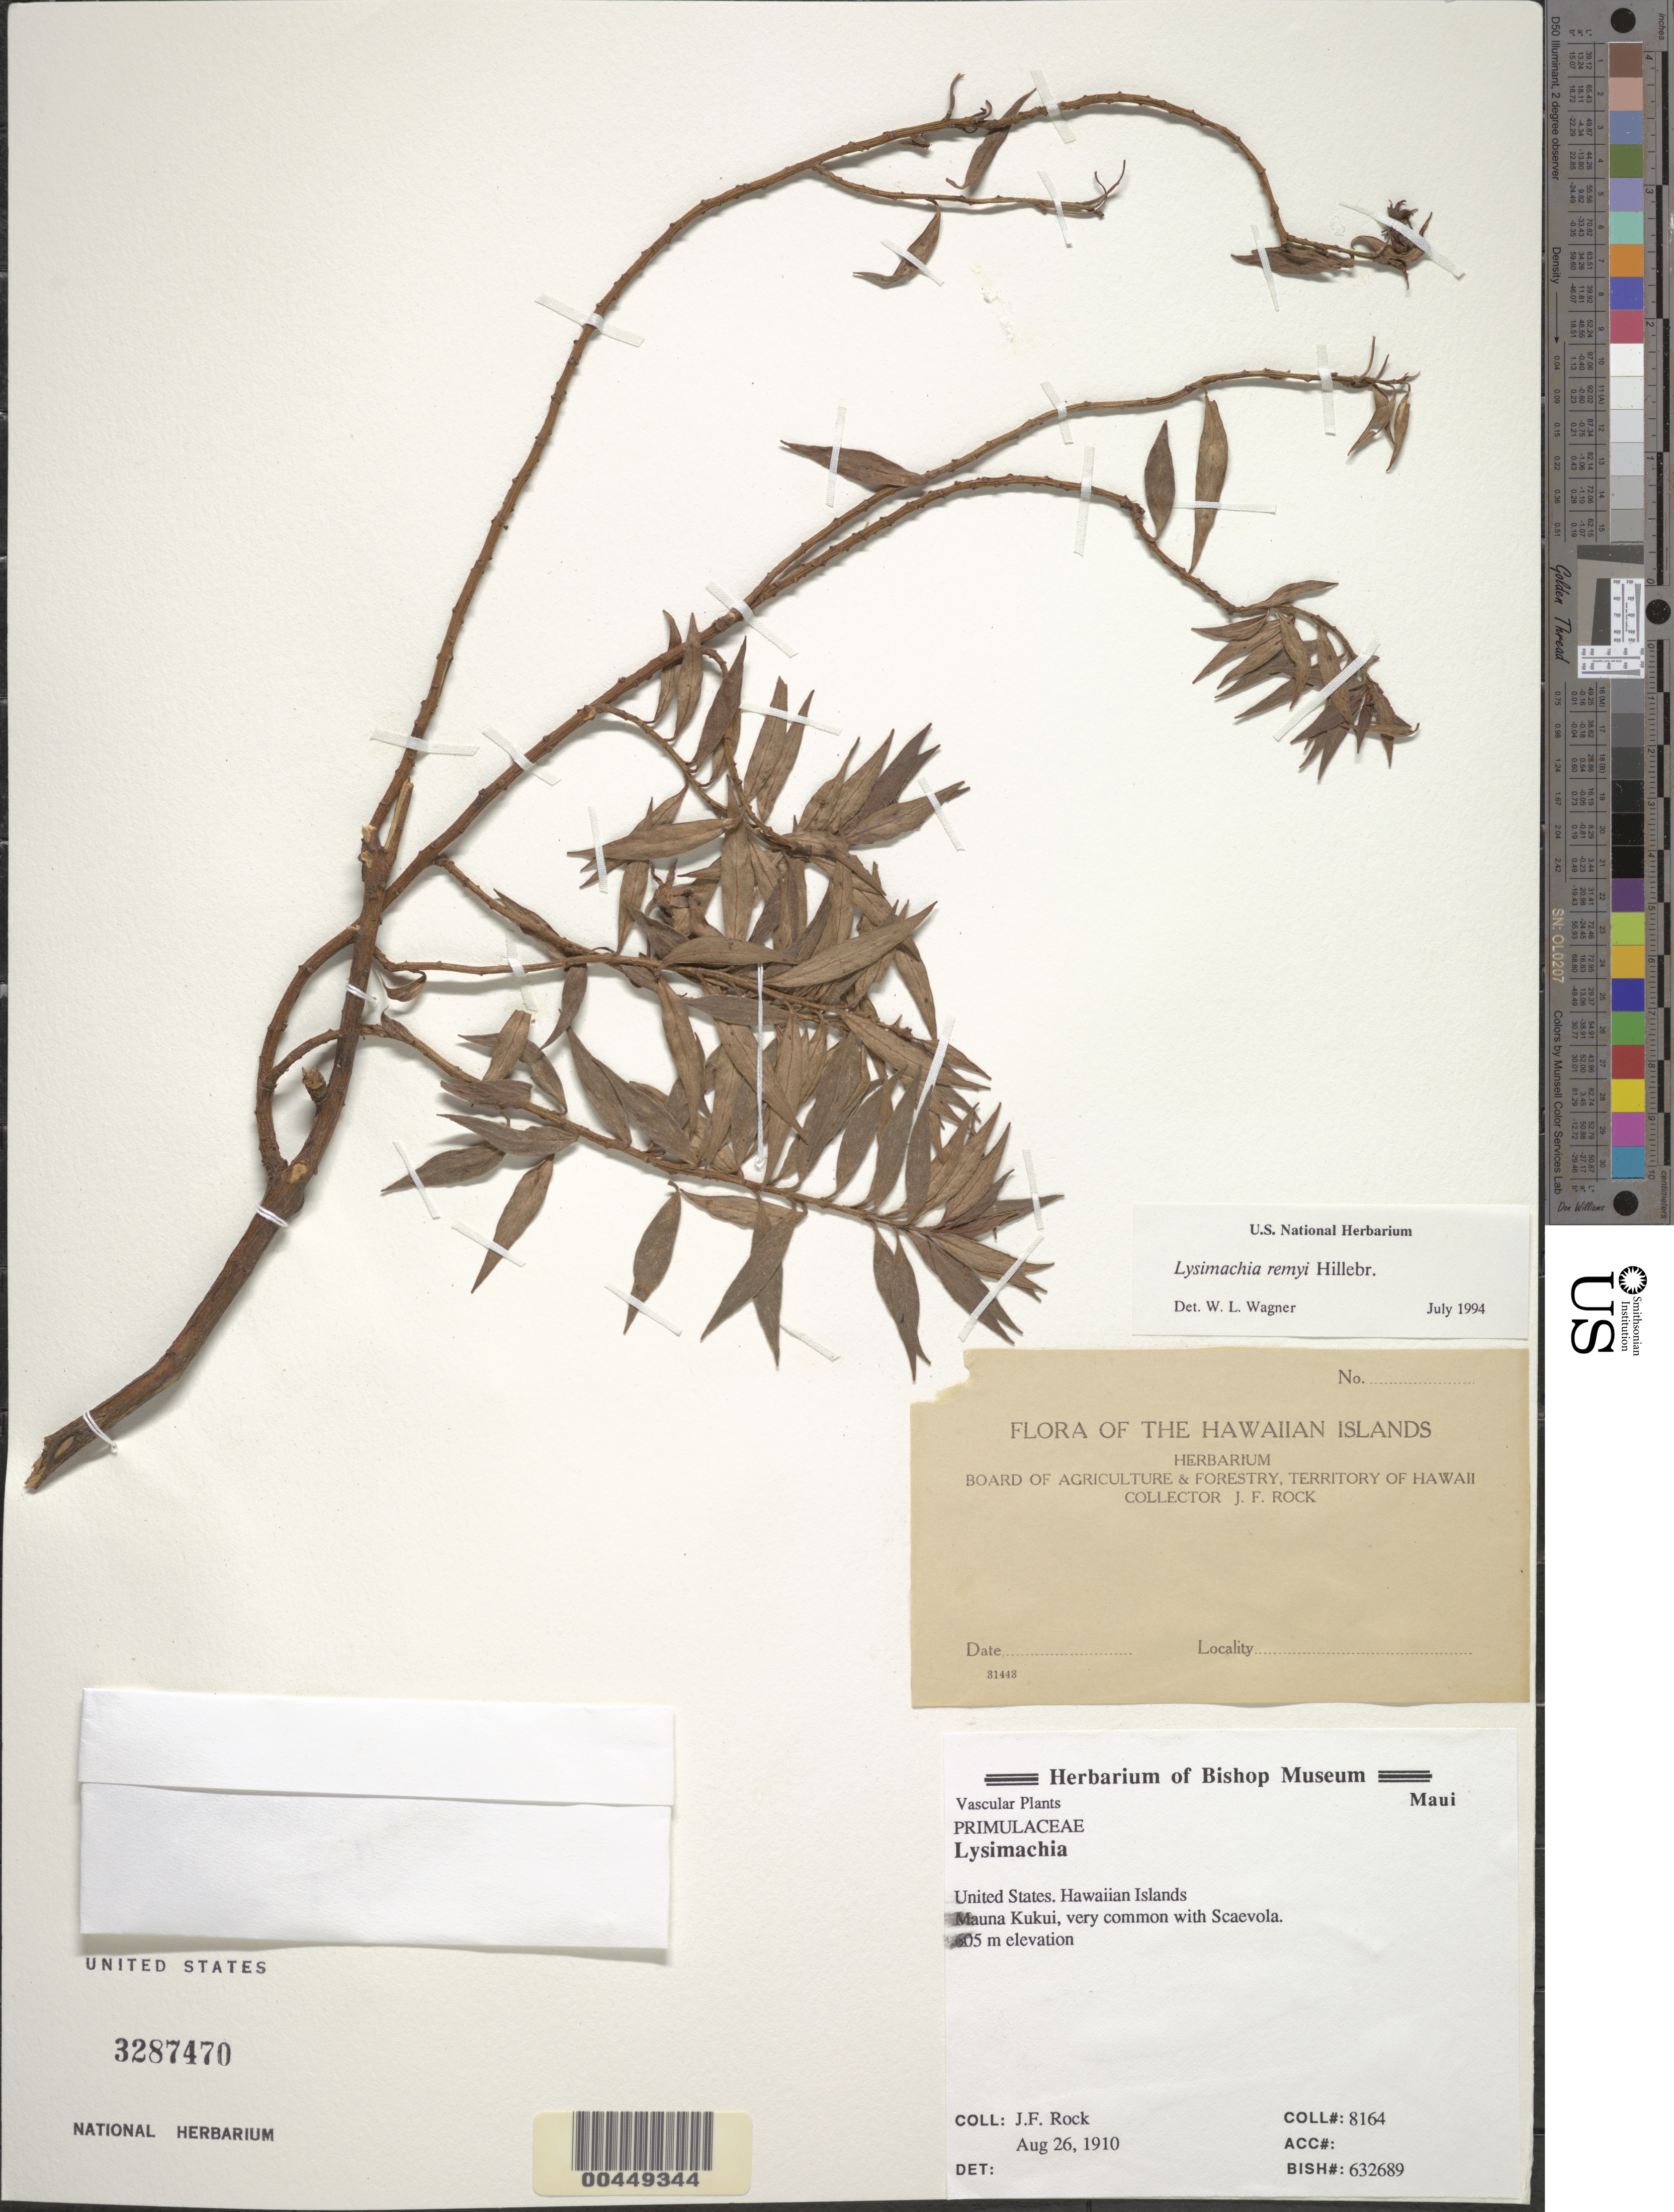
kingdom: Plantae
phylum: Tracheophyta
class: Magnoliopsida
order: Ericales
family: Primulaceae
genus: Lysimachia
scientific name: Lysimachia remyi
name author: Hillebr.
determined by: Wagner, W. L., (BOT), Smithsonian Institution - National Museum of Natural History (UNITED STATES)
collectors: J. F. Rock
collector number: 8164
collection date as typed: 26 Aug 1910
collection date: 1910-08-26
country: United States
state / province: Hawaii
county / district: Maui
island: Maui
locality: Mauna Kukui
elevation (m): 605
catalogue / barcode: US 3287470